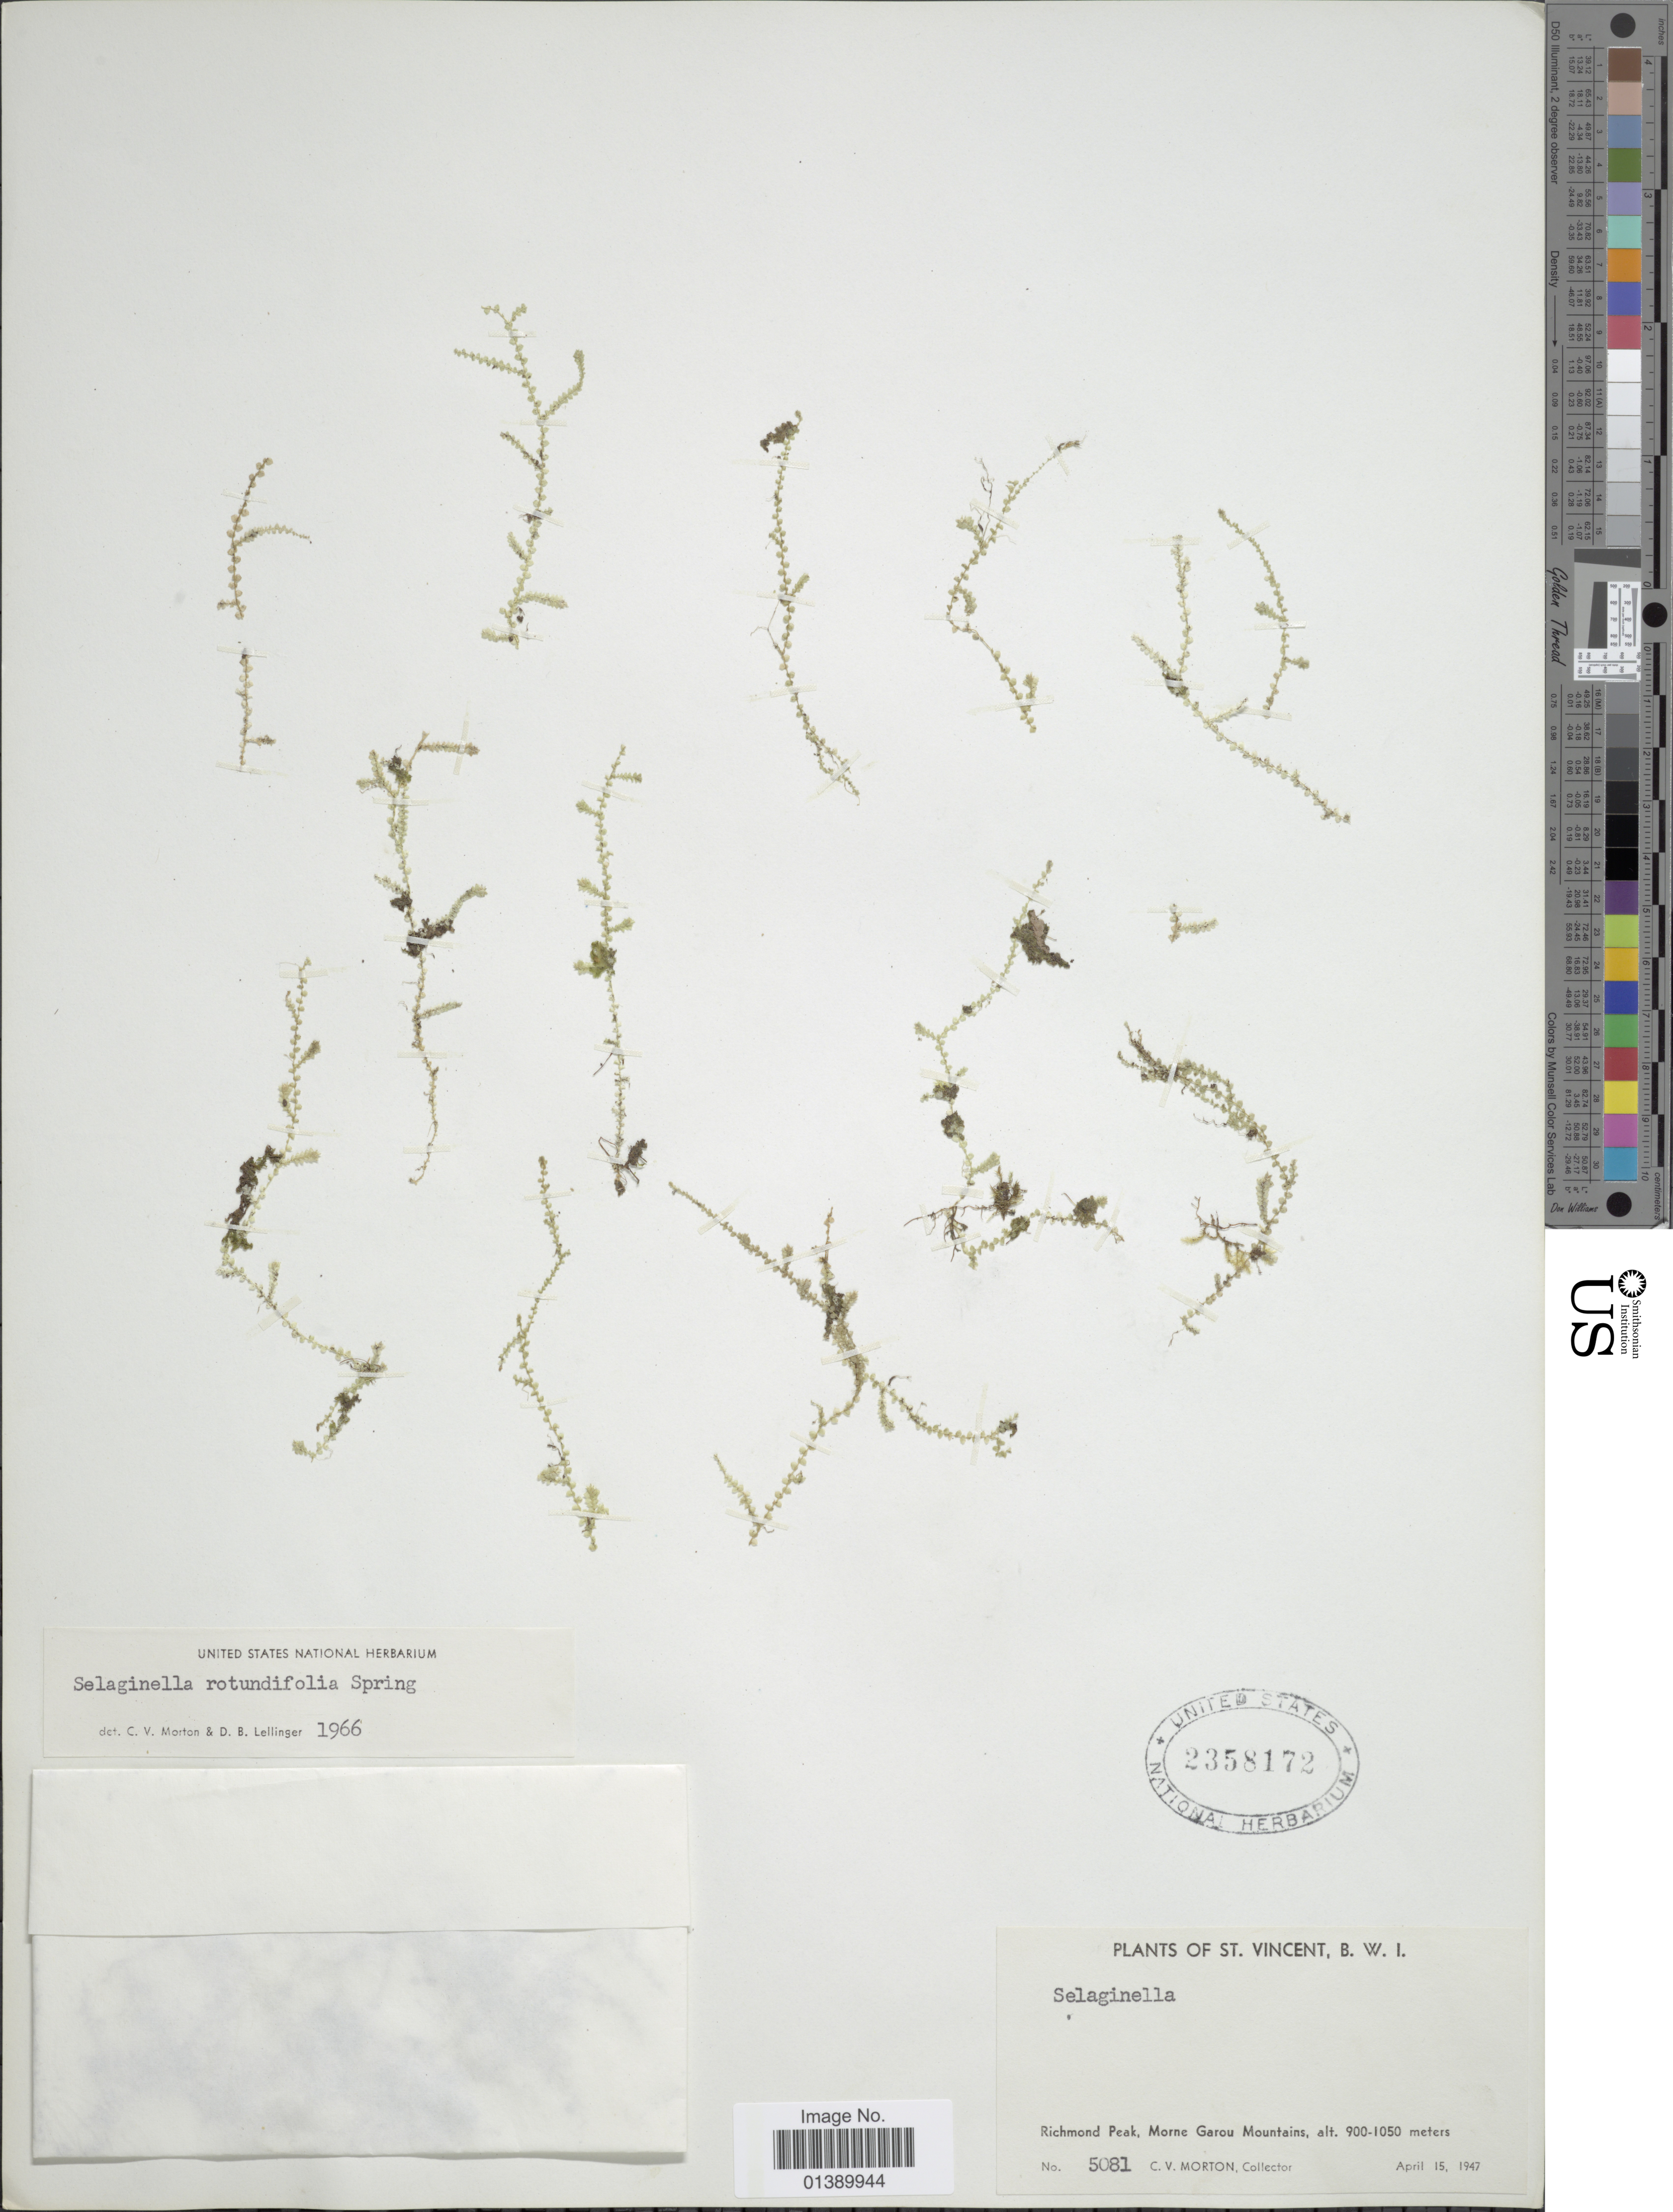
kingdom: Plantae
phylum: Tracheophyta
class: Lycopodiopsida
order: Selaginellales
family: Selaginellaceae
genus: Selaginella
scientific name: Selaginella rotundifolia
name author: Spring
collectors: C. V. Morton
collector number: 5081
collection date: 1947-04-15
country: St. Vincent - Grenadines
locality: St Vincent, B.W.I. Richmond Peak, Morne Garou Mountains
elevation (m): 900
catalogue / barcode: US 2358172